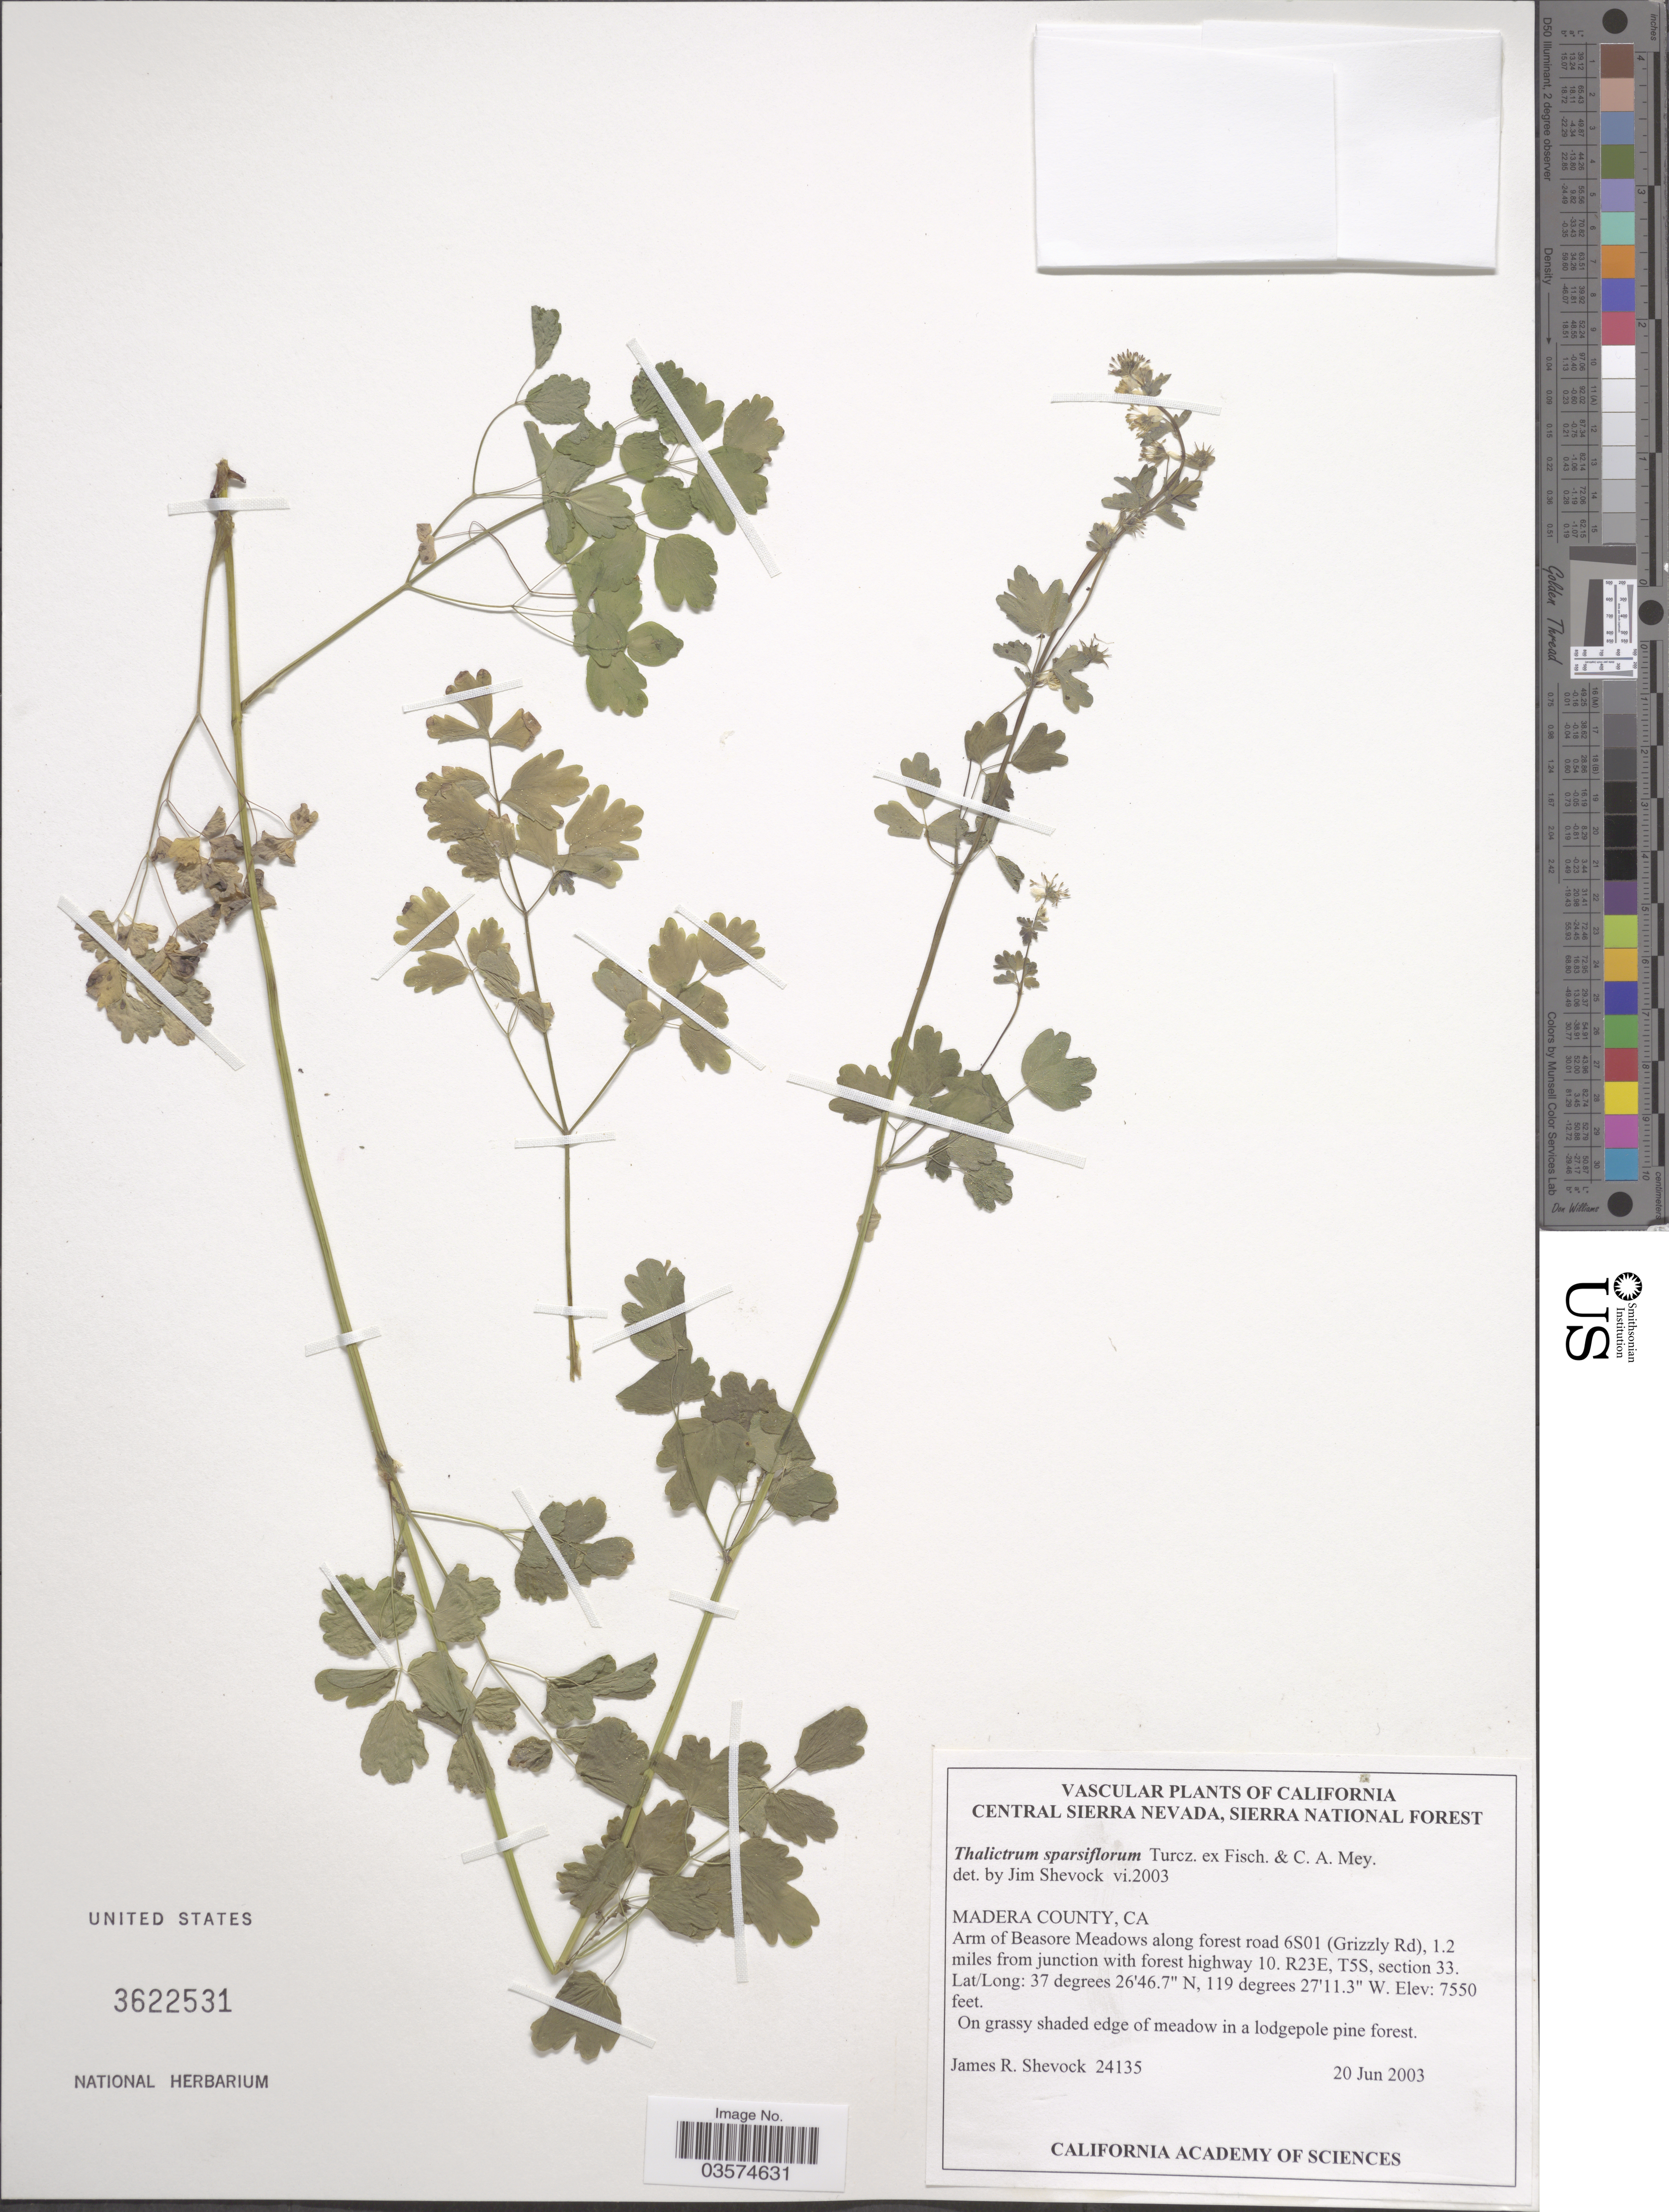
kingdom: Plantae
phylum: Tracheophyta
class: Magnoliopsida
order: Ranunculales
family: Ranunculaceae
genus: Thalictrum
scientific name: Thalictrum sparsiflorum var. saximontanum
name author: B. Boivin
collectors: J. R. Shevock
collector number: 24135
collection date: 2003-06-20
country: United States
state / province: California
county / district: Madera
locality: Madera County. Arm of Beasore Meadows along forest road 6S01 (Grizzly Rd), 1.2 miles from junction with forest highway 10. R23E, T5S, section 33.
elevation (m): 2301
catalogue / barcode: US 3622531